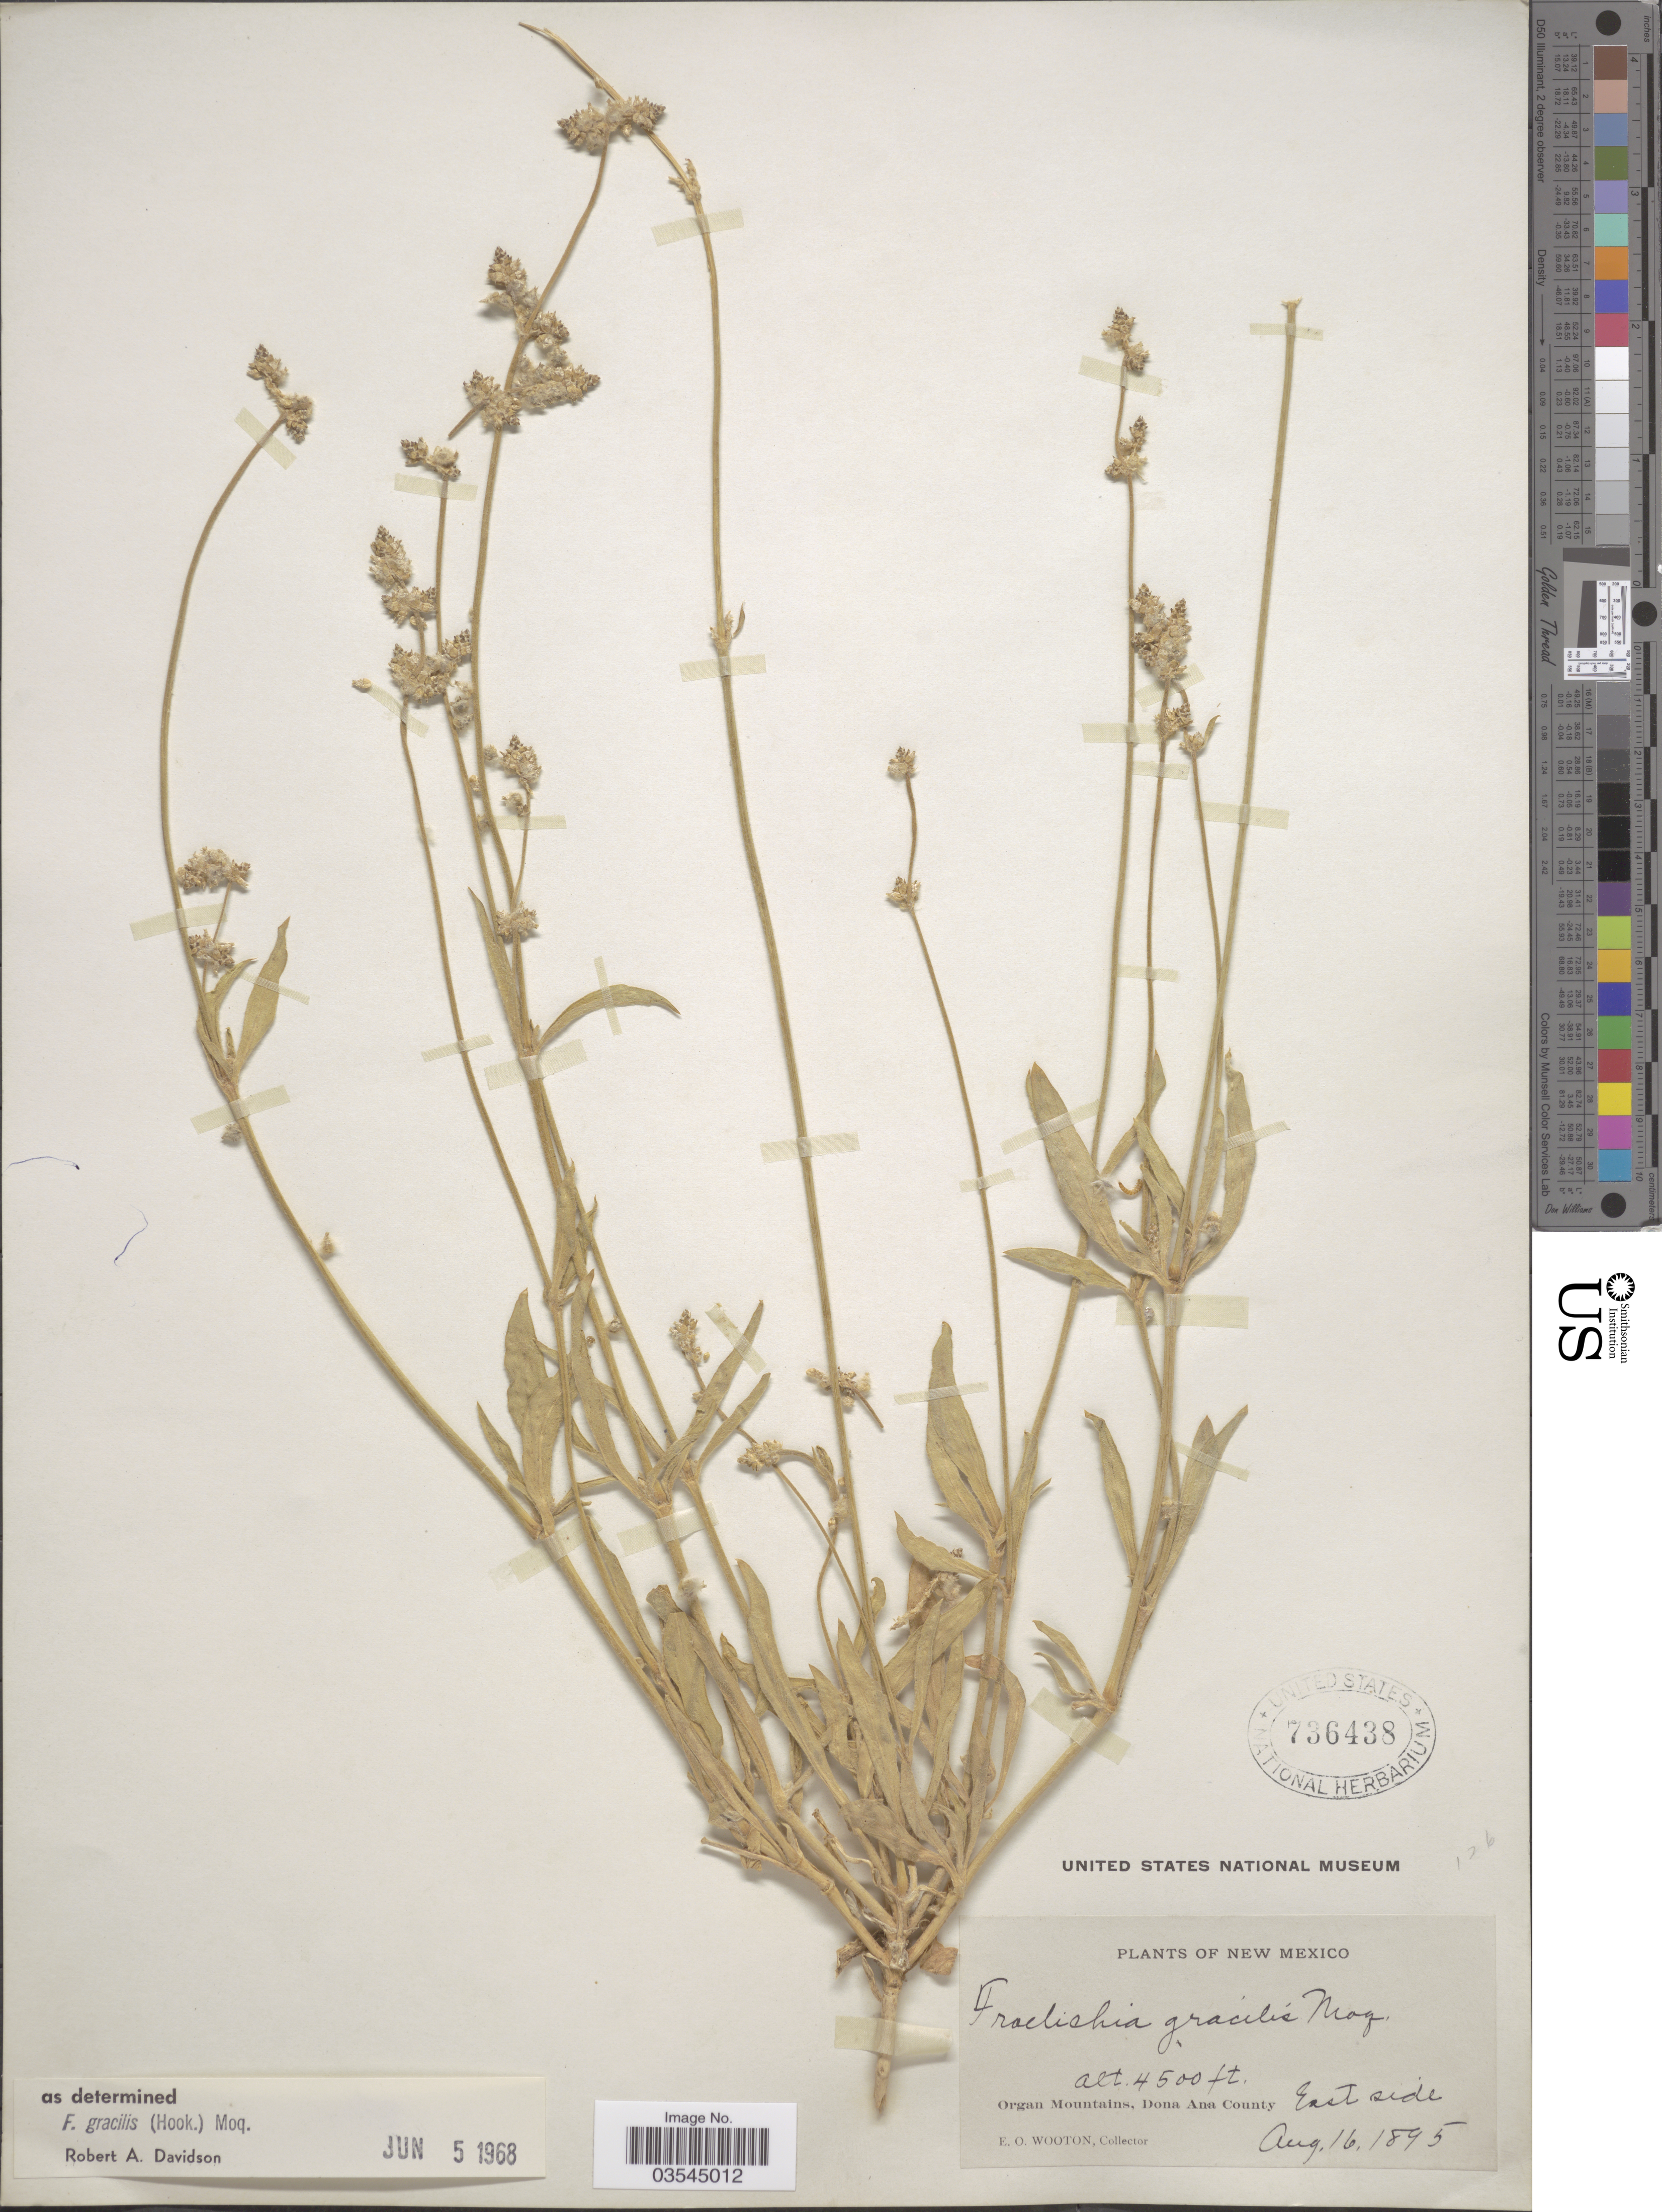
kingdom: Plantae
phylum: Tracheophyta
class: Magnoliopsida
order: Caryophyllales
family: Amaranthaceae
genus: Froelichia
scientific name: Froelichia gracilis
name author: (Hook.) Moq.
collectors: E. O. Wooton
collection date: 1895-08-16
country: United States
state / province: New Mexico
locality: Organ Mountains, Dona Ana County. East side.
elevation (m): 1372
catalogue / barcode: US 736438